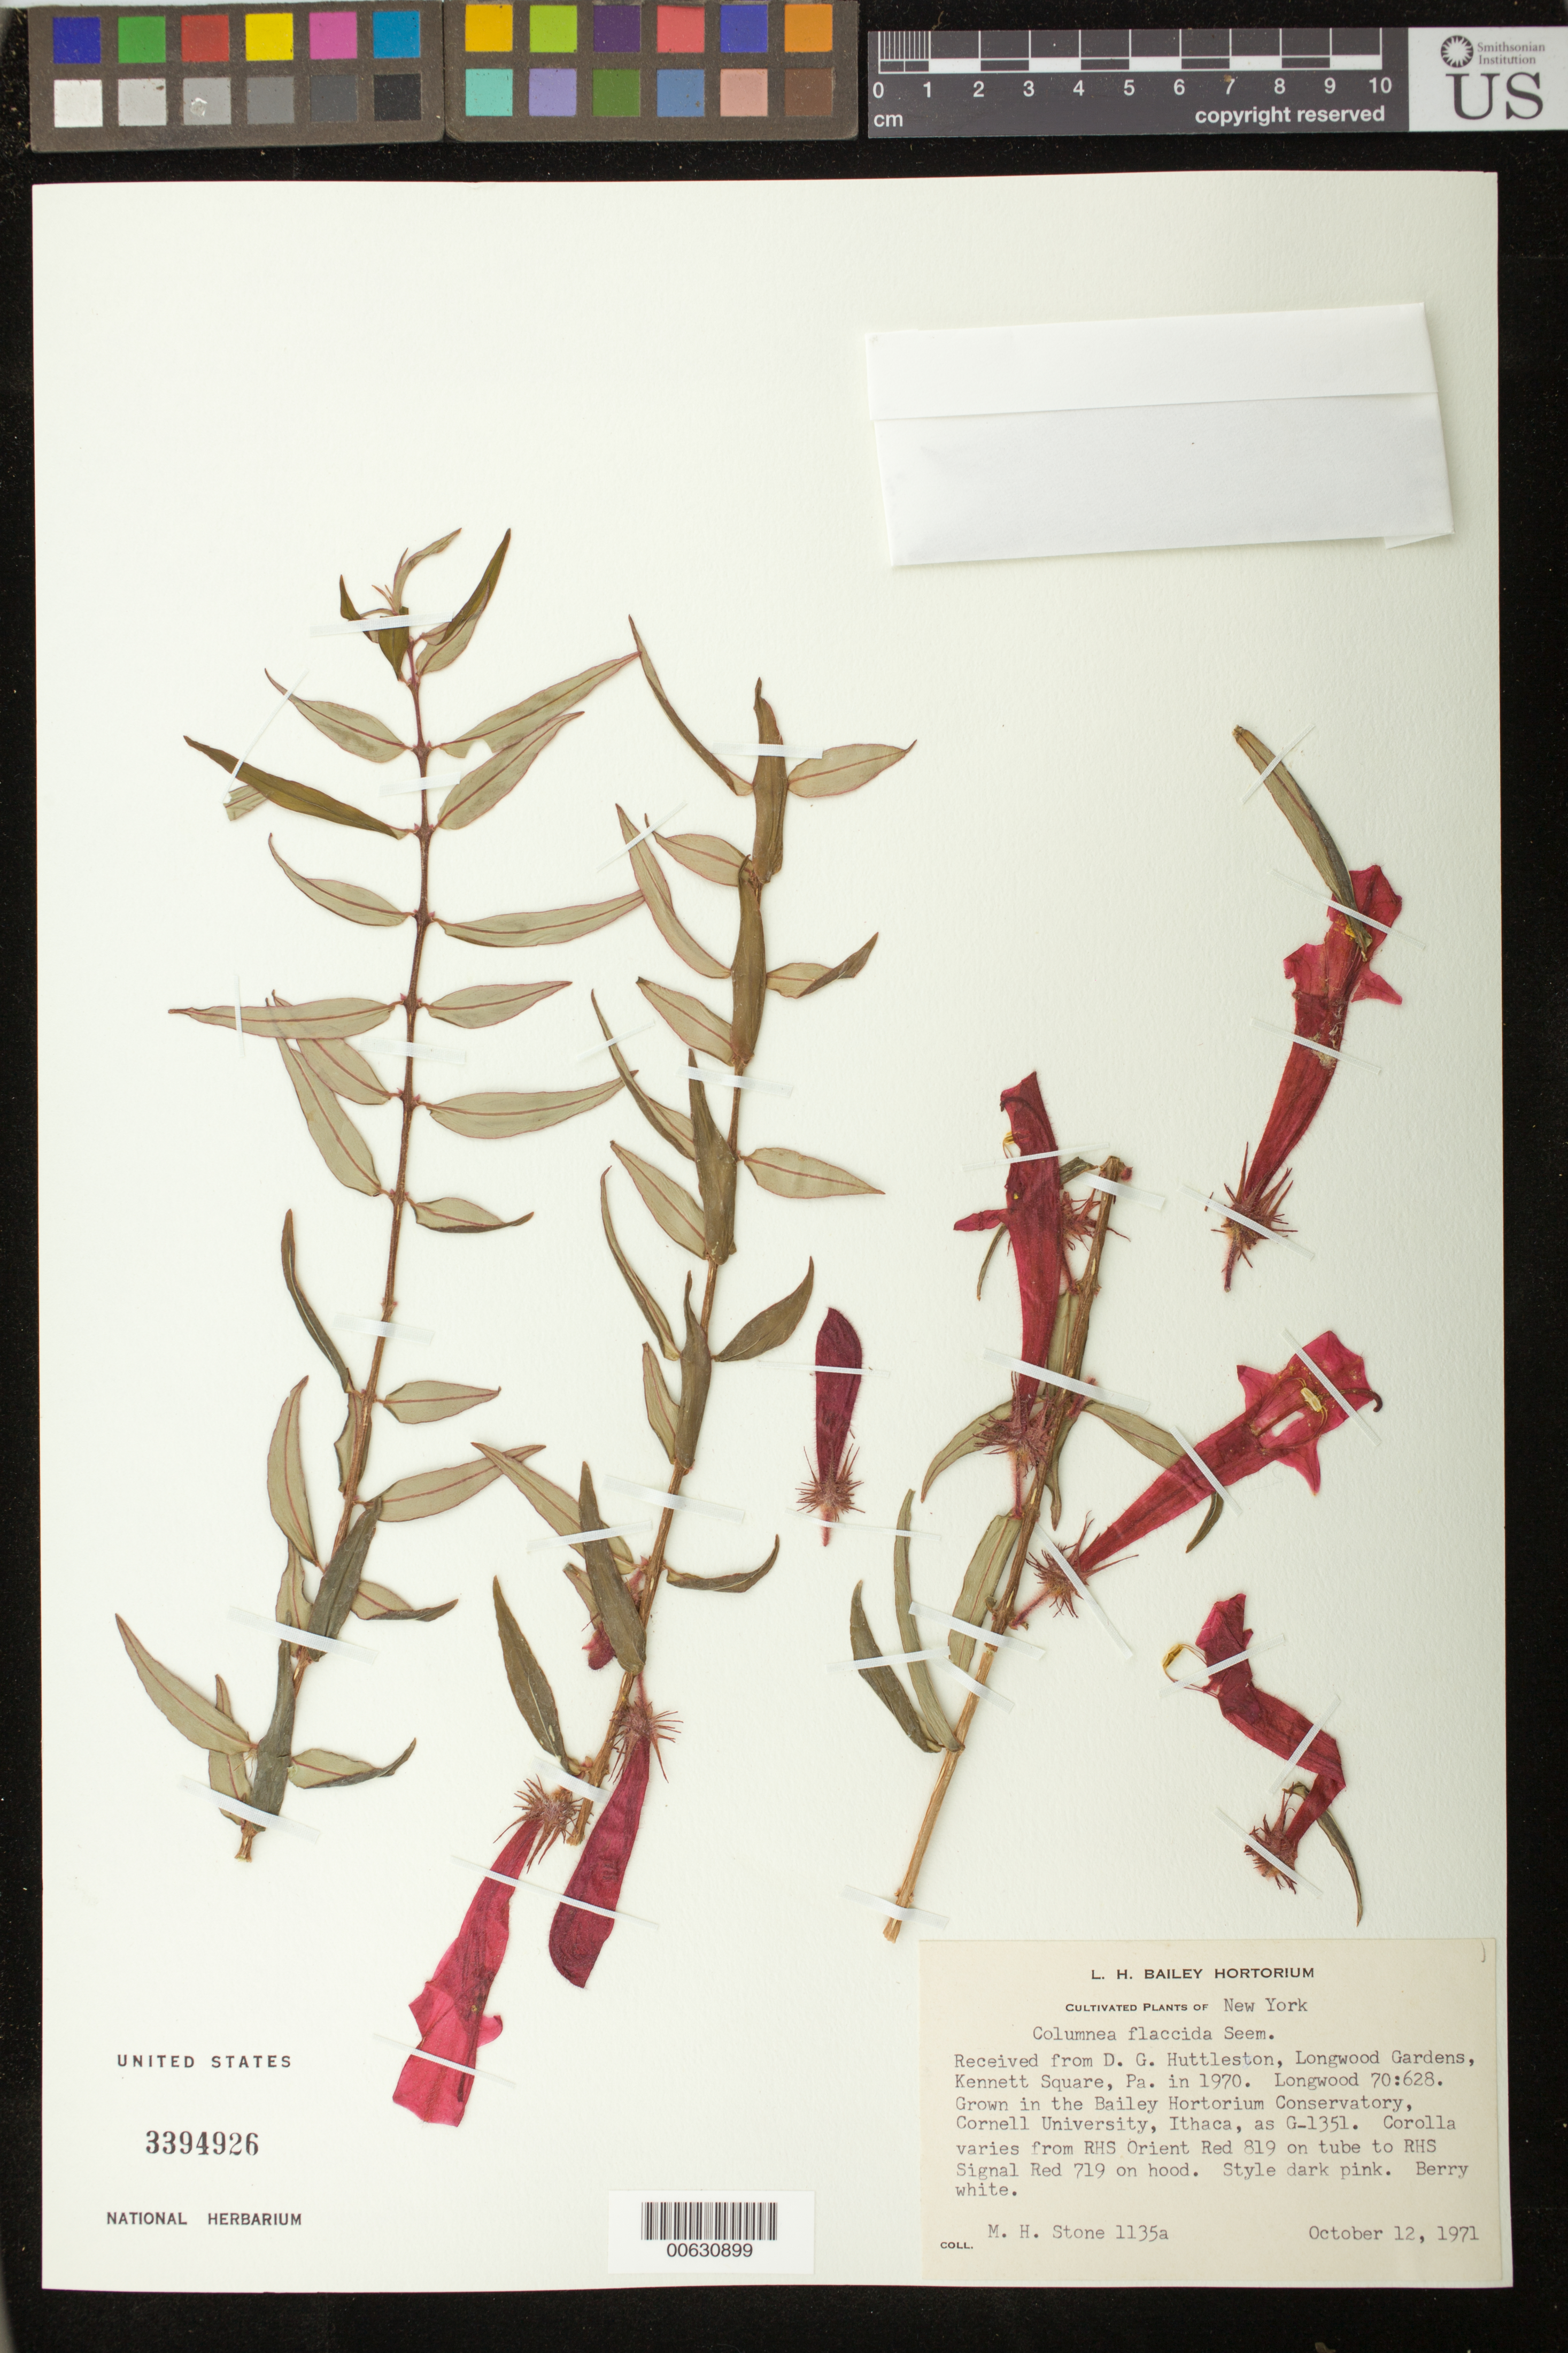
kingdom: Plantae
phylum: Tracheophyta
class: Magnoliopsida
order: Lamiales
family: Gesneriaceae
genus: Columnea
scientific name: Columnea flaccida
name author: Seem.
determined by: Skog, Laurence E.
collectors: M. Stone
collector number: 1135 a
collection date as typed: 12 Oct 1971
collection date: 1971-10-12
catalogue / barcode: US 3394926